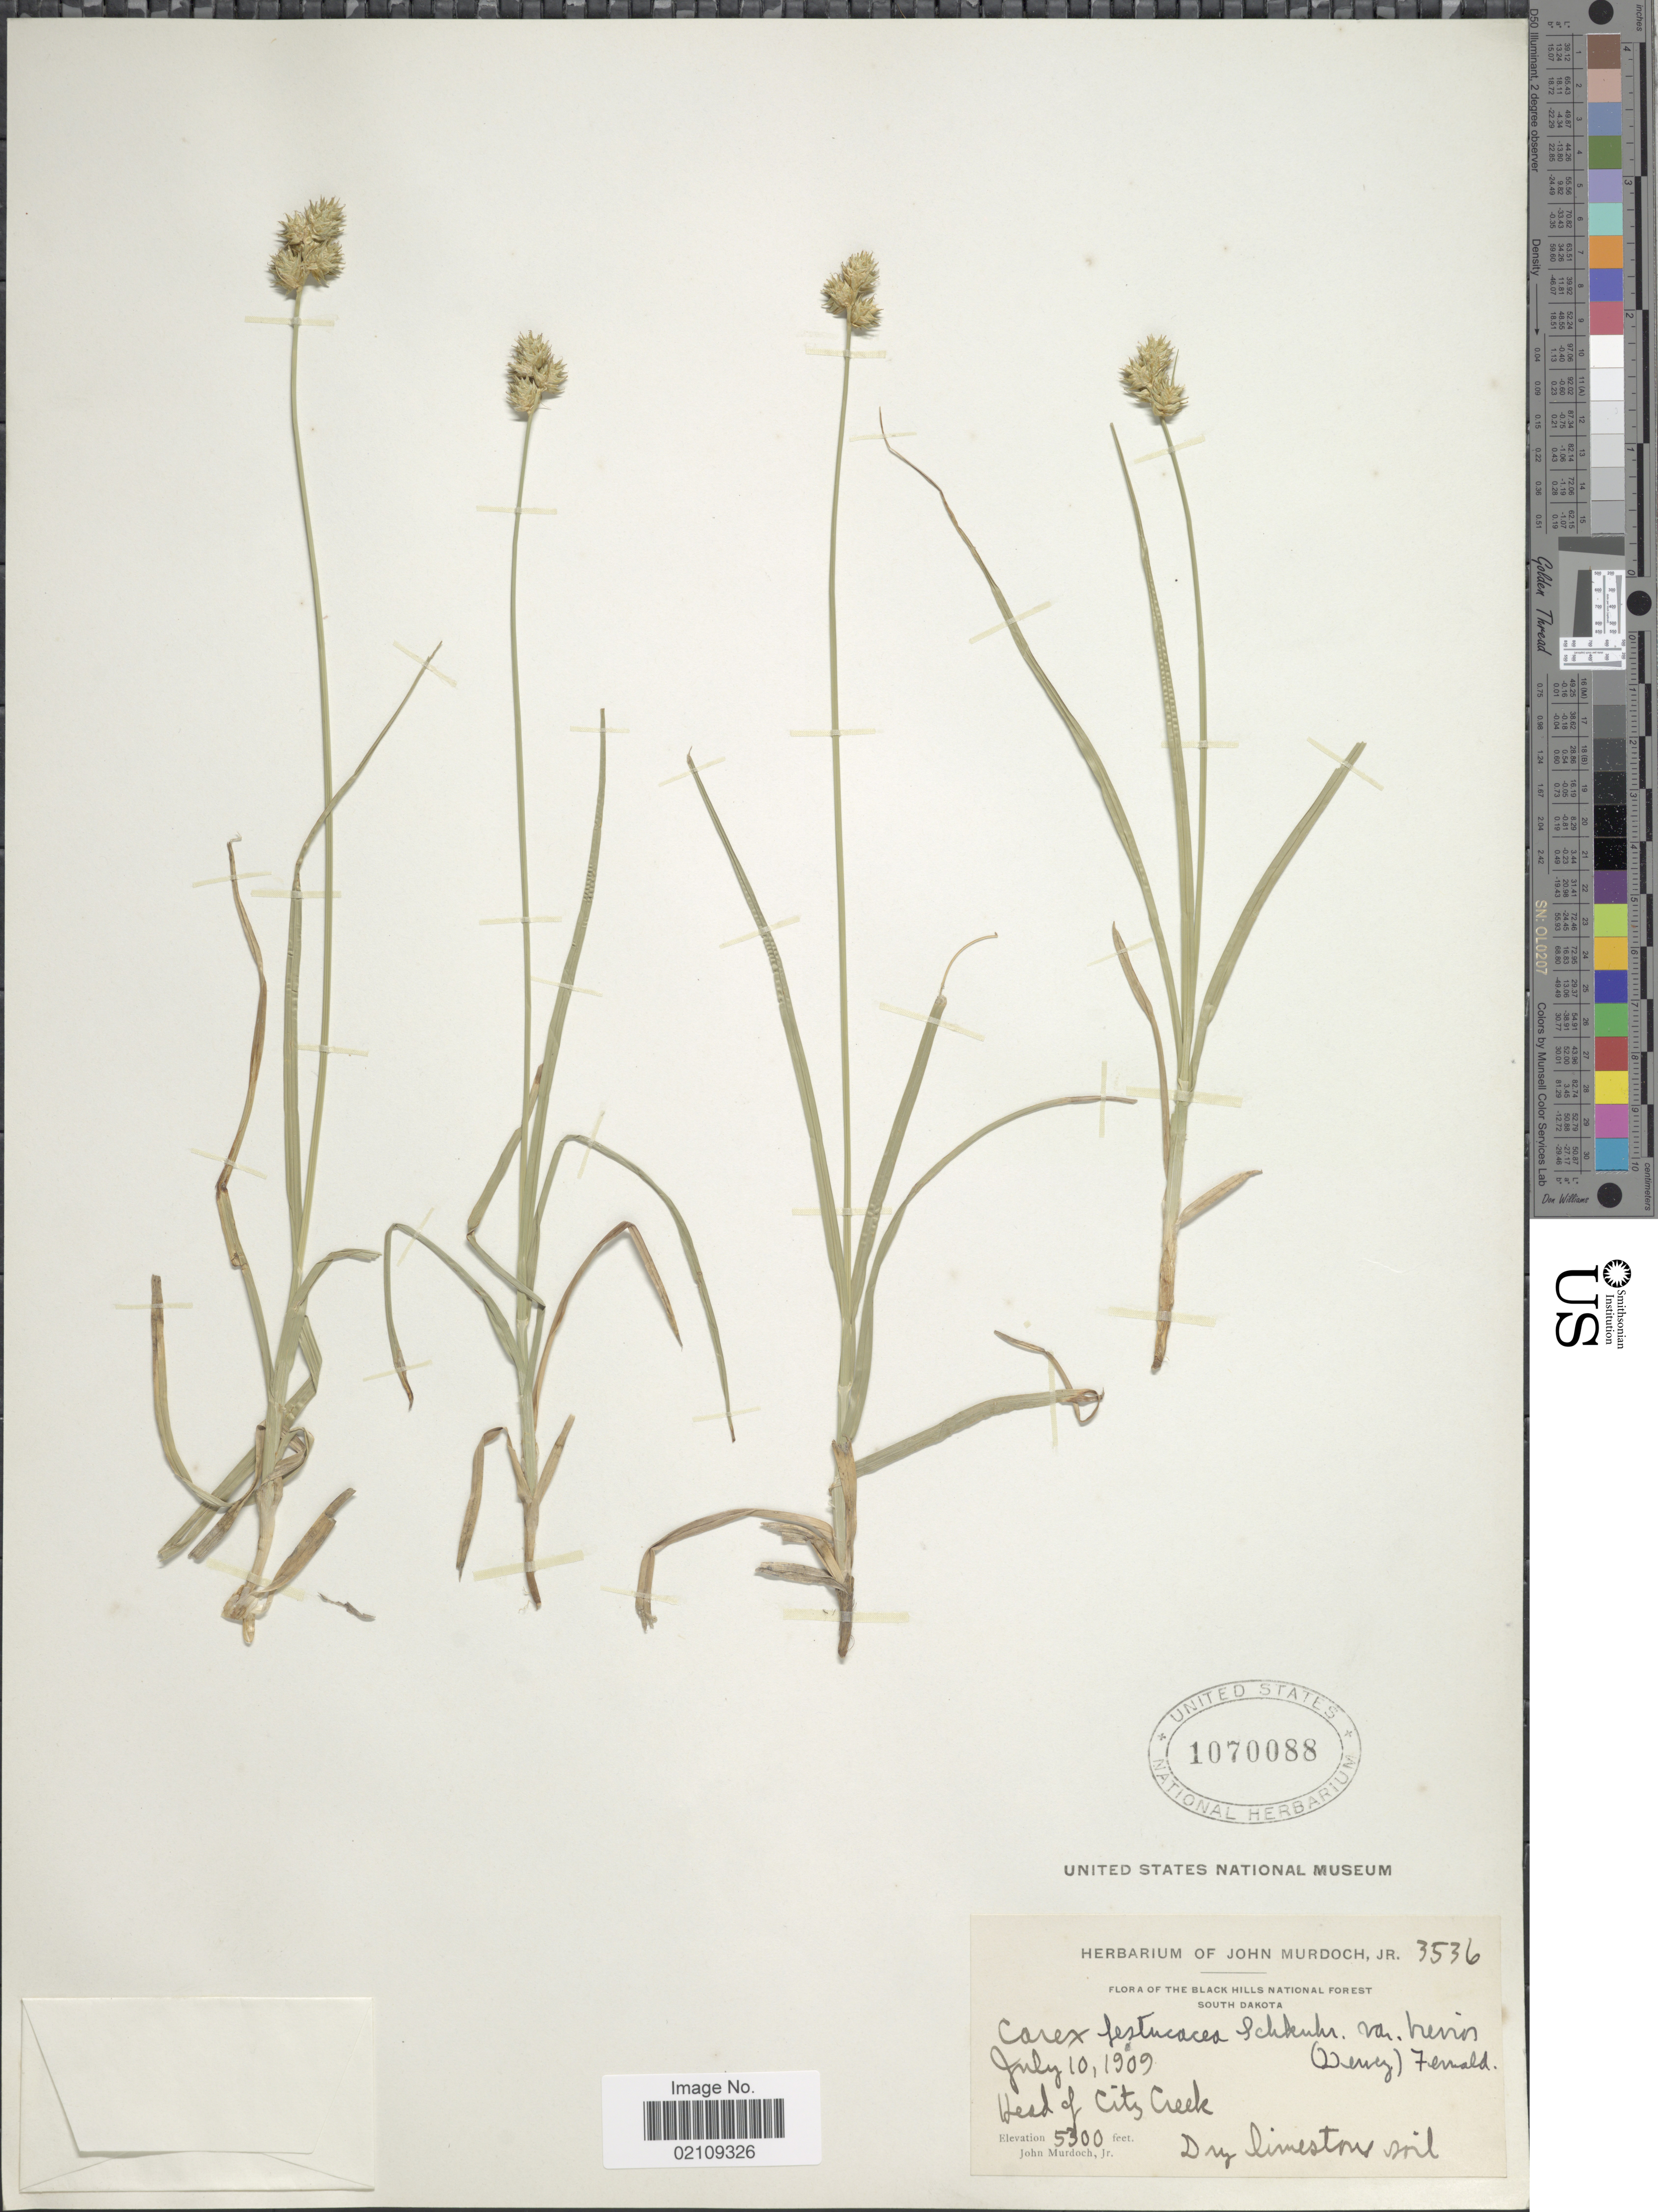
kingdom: Plantae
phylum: Tracheophyta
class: Liliopsida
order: Poales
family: Cyperaceae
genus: Carex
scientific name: Carex festucacea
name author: Willd.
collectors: J. Murdoch Jr.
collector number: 3536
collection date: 1909-07-10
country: United States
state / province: South Dakota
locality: The Black Hills National Forest, Head of City Creek, Dry limestone soil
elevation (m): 1615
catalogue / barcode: US 1070088